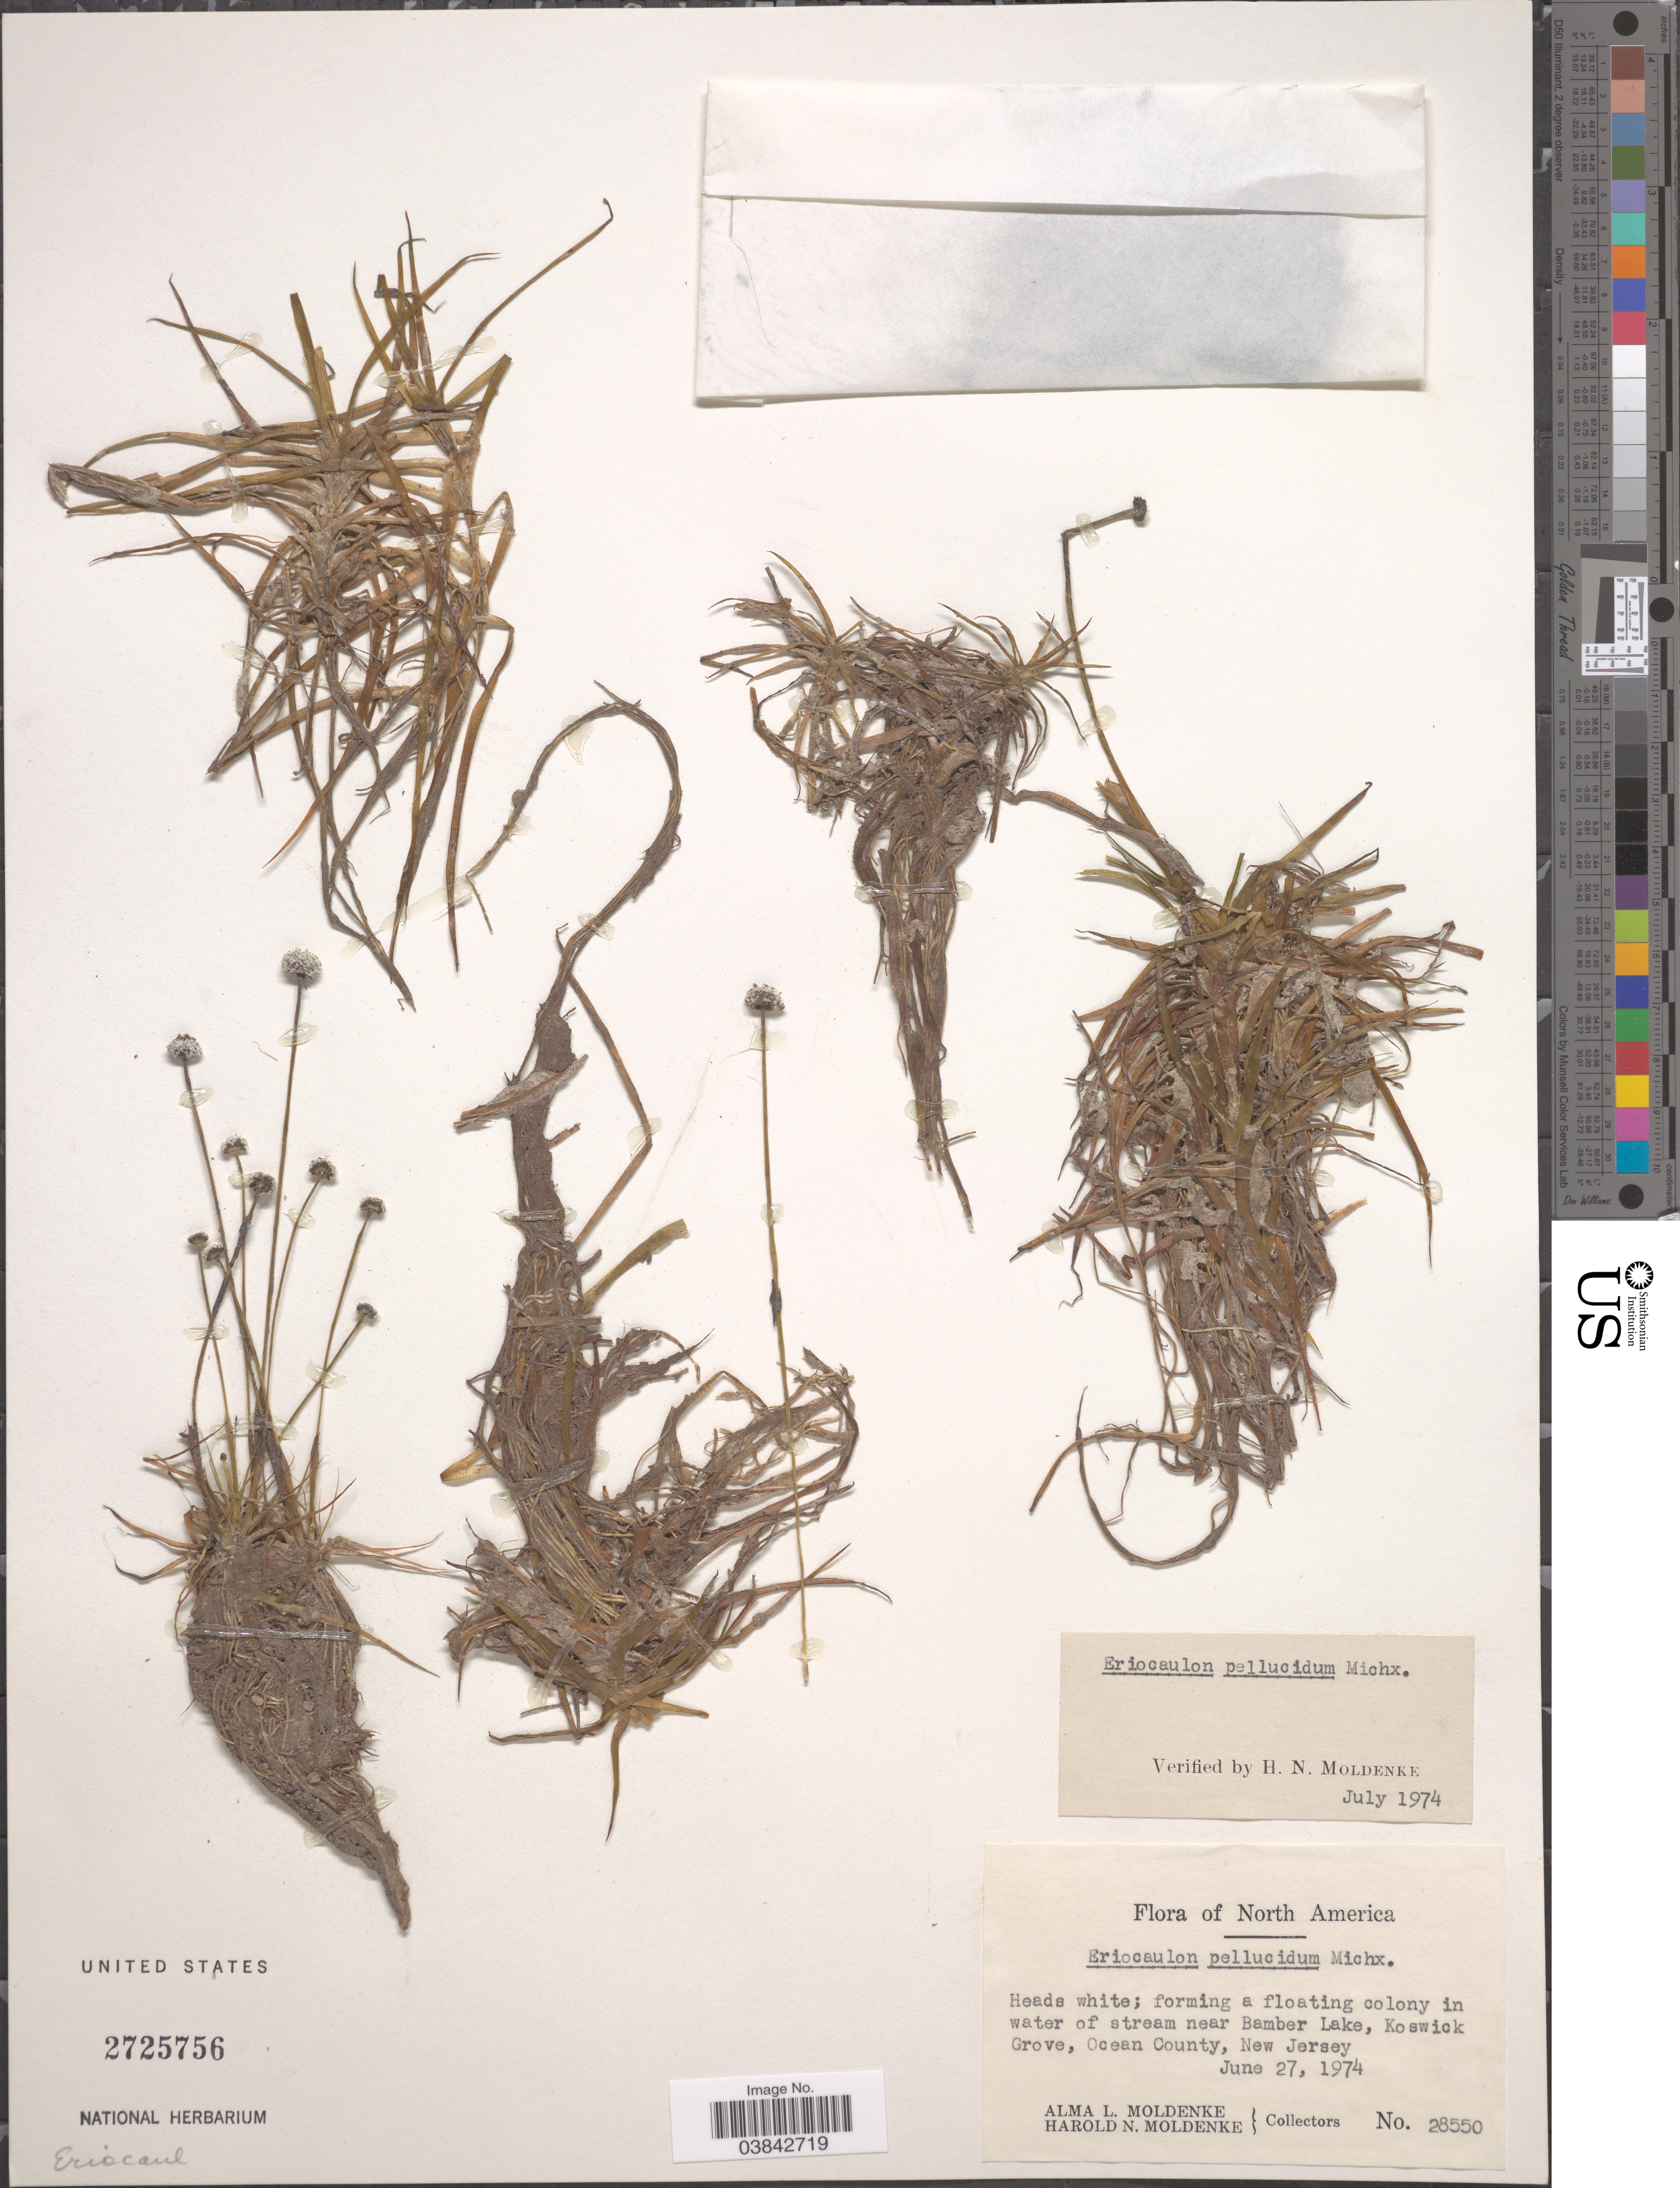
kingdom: Plantae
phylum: Tracheophyta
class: Liliopsida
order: Poales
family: Eriocaulaceae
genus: Eriocaulon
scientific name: Eriocaulon aquaticum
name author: (Hill) Druce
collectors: A. L. Moldenke & H. N. Moldenke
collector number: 28550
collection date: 1974-06-27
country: United States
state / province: New Jersey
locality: Forming a floating colony in water of stream near Bamber Lake, Koswick Grove, Ocean County.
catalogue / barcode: US 2725756